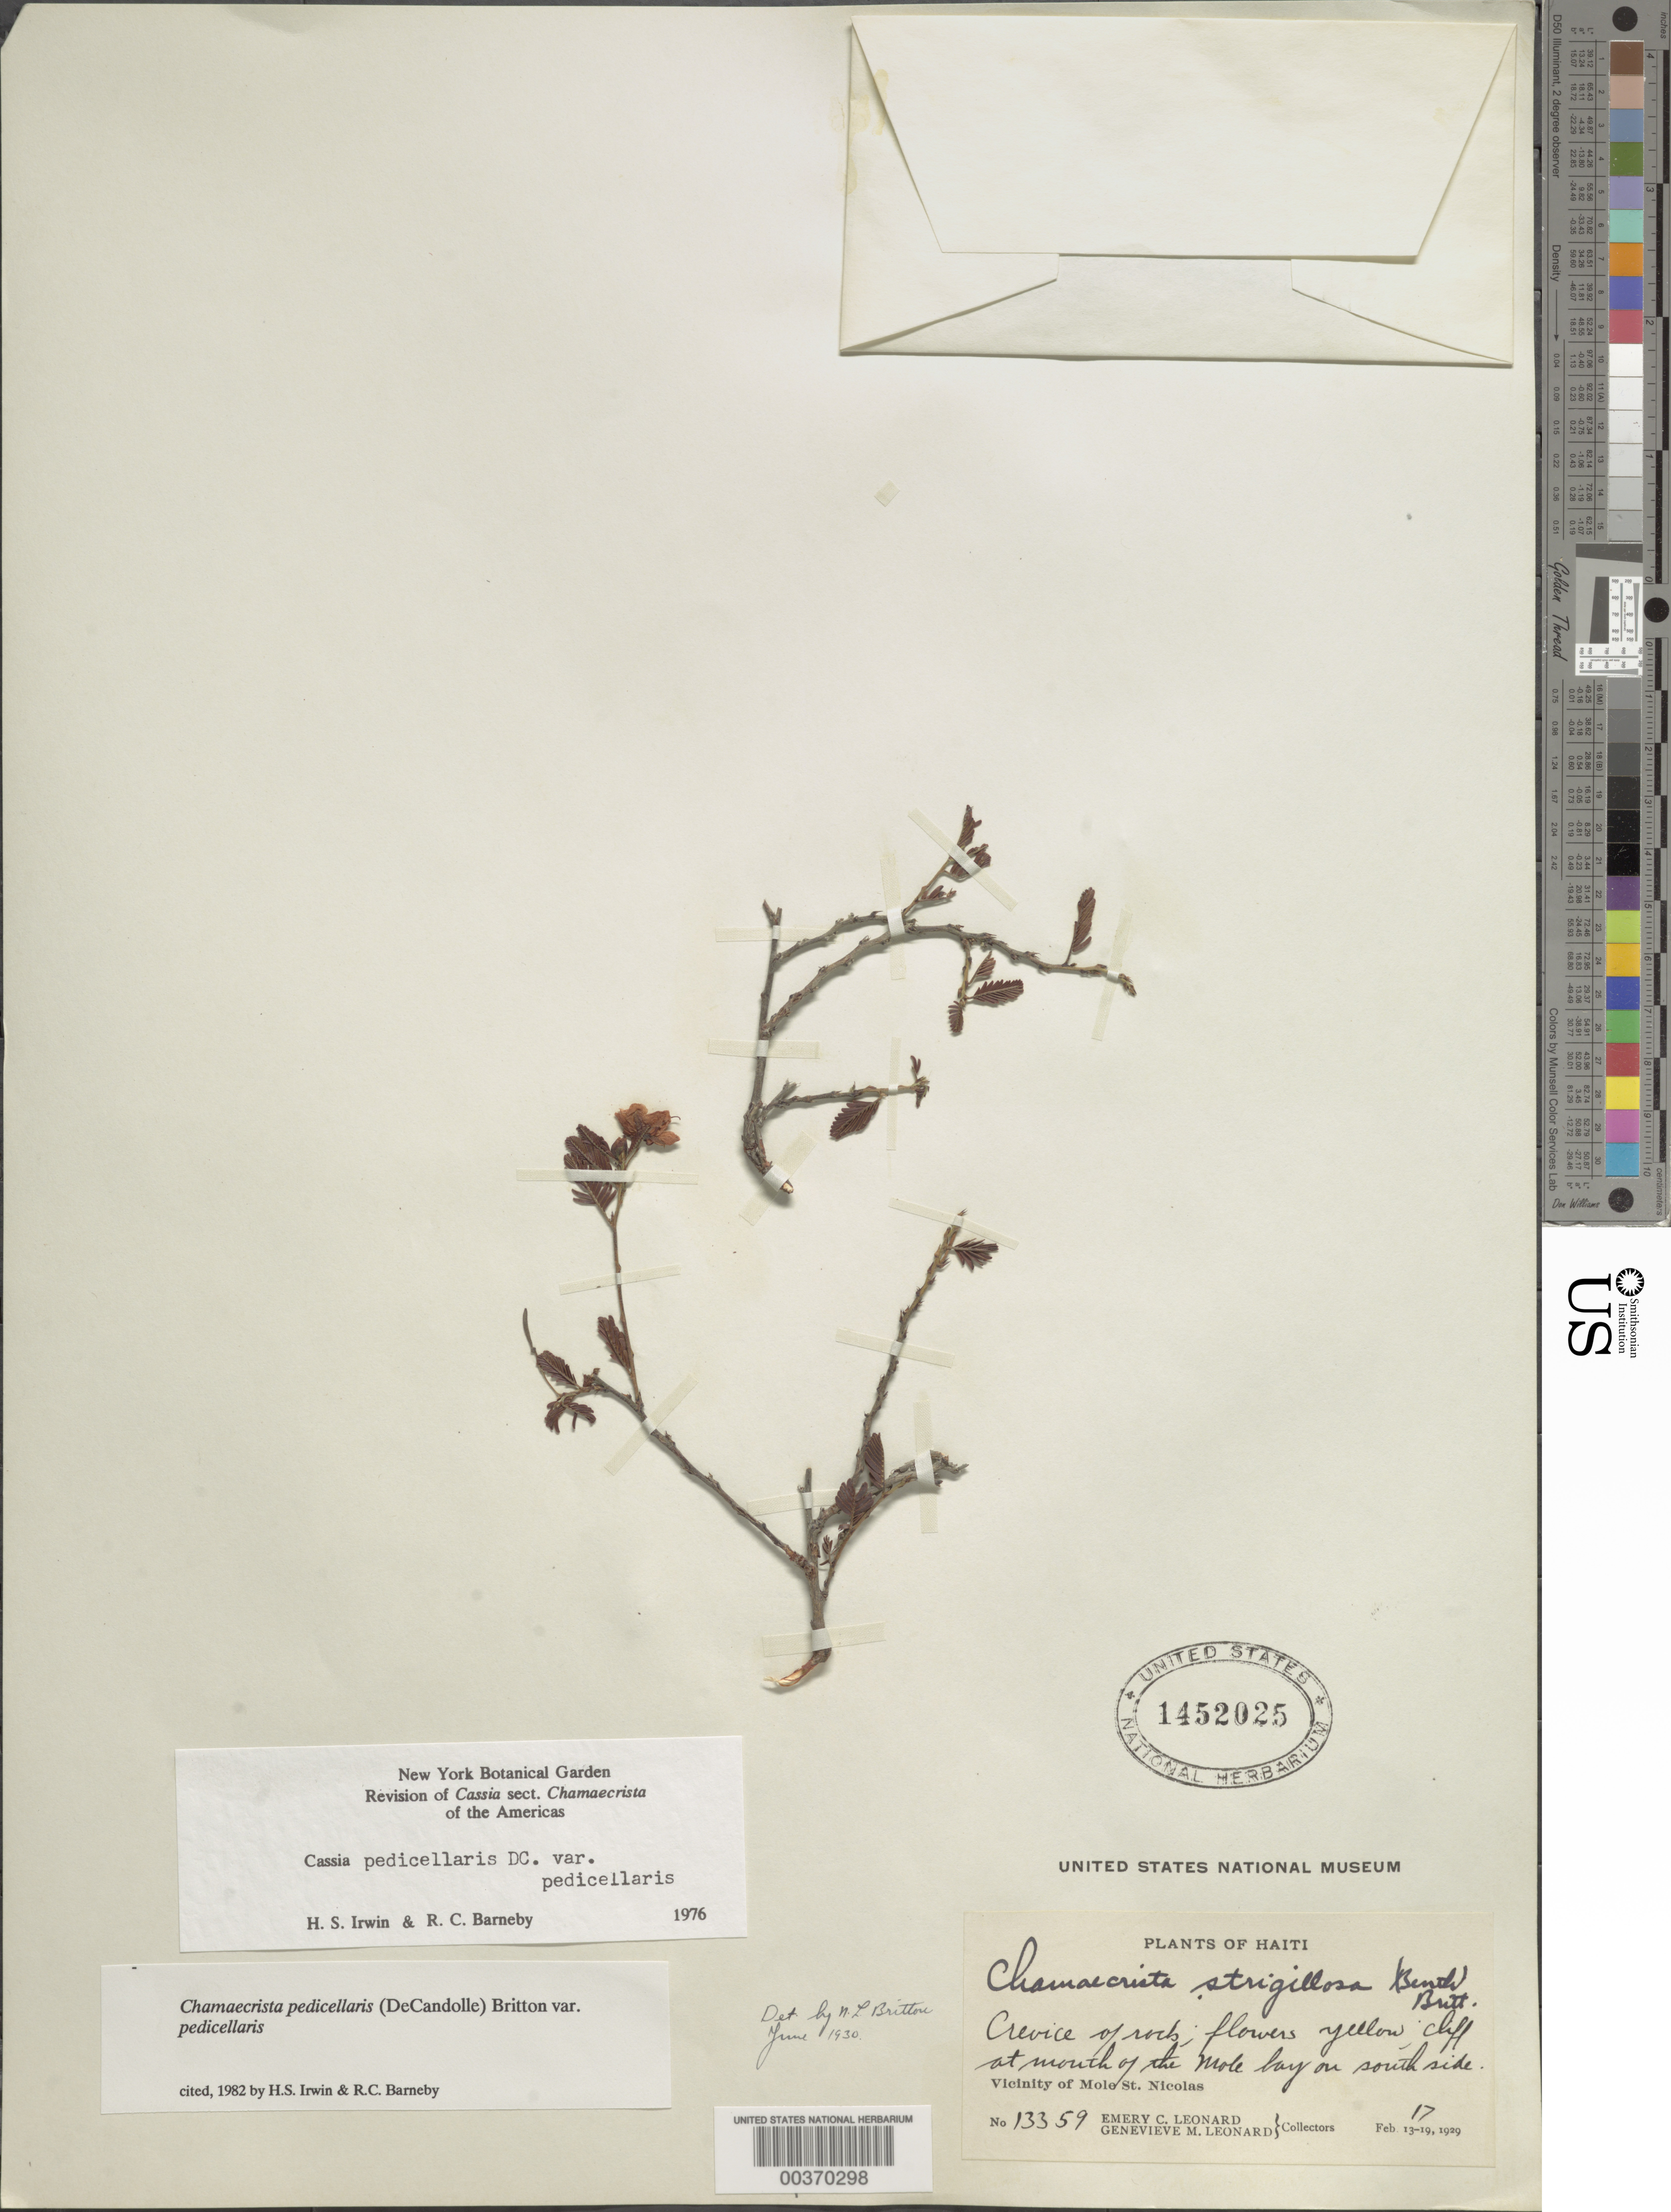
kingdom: Plantae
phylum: Tracheophyta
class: Magnoliopsida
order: Fabales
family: Fabaceae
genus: Chamaecrista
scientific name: Chamaecrista pedicellaris var. pedicellaris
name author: Britton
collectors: E. C. Leonard & G. M. Leonard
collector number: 13359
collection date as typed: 17 Feb 1929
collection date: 1929-02-17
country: Haiti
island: Hispaniola Island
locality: Cliff at mouth of the mole bay on s side; vicinity of mole st. nicolas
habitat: Crevice of rock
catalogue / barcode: US 1452025